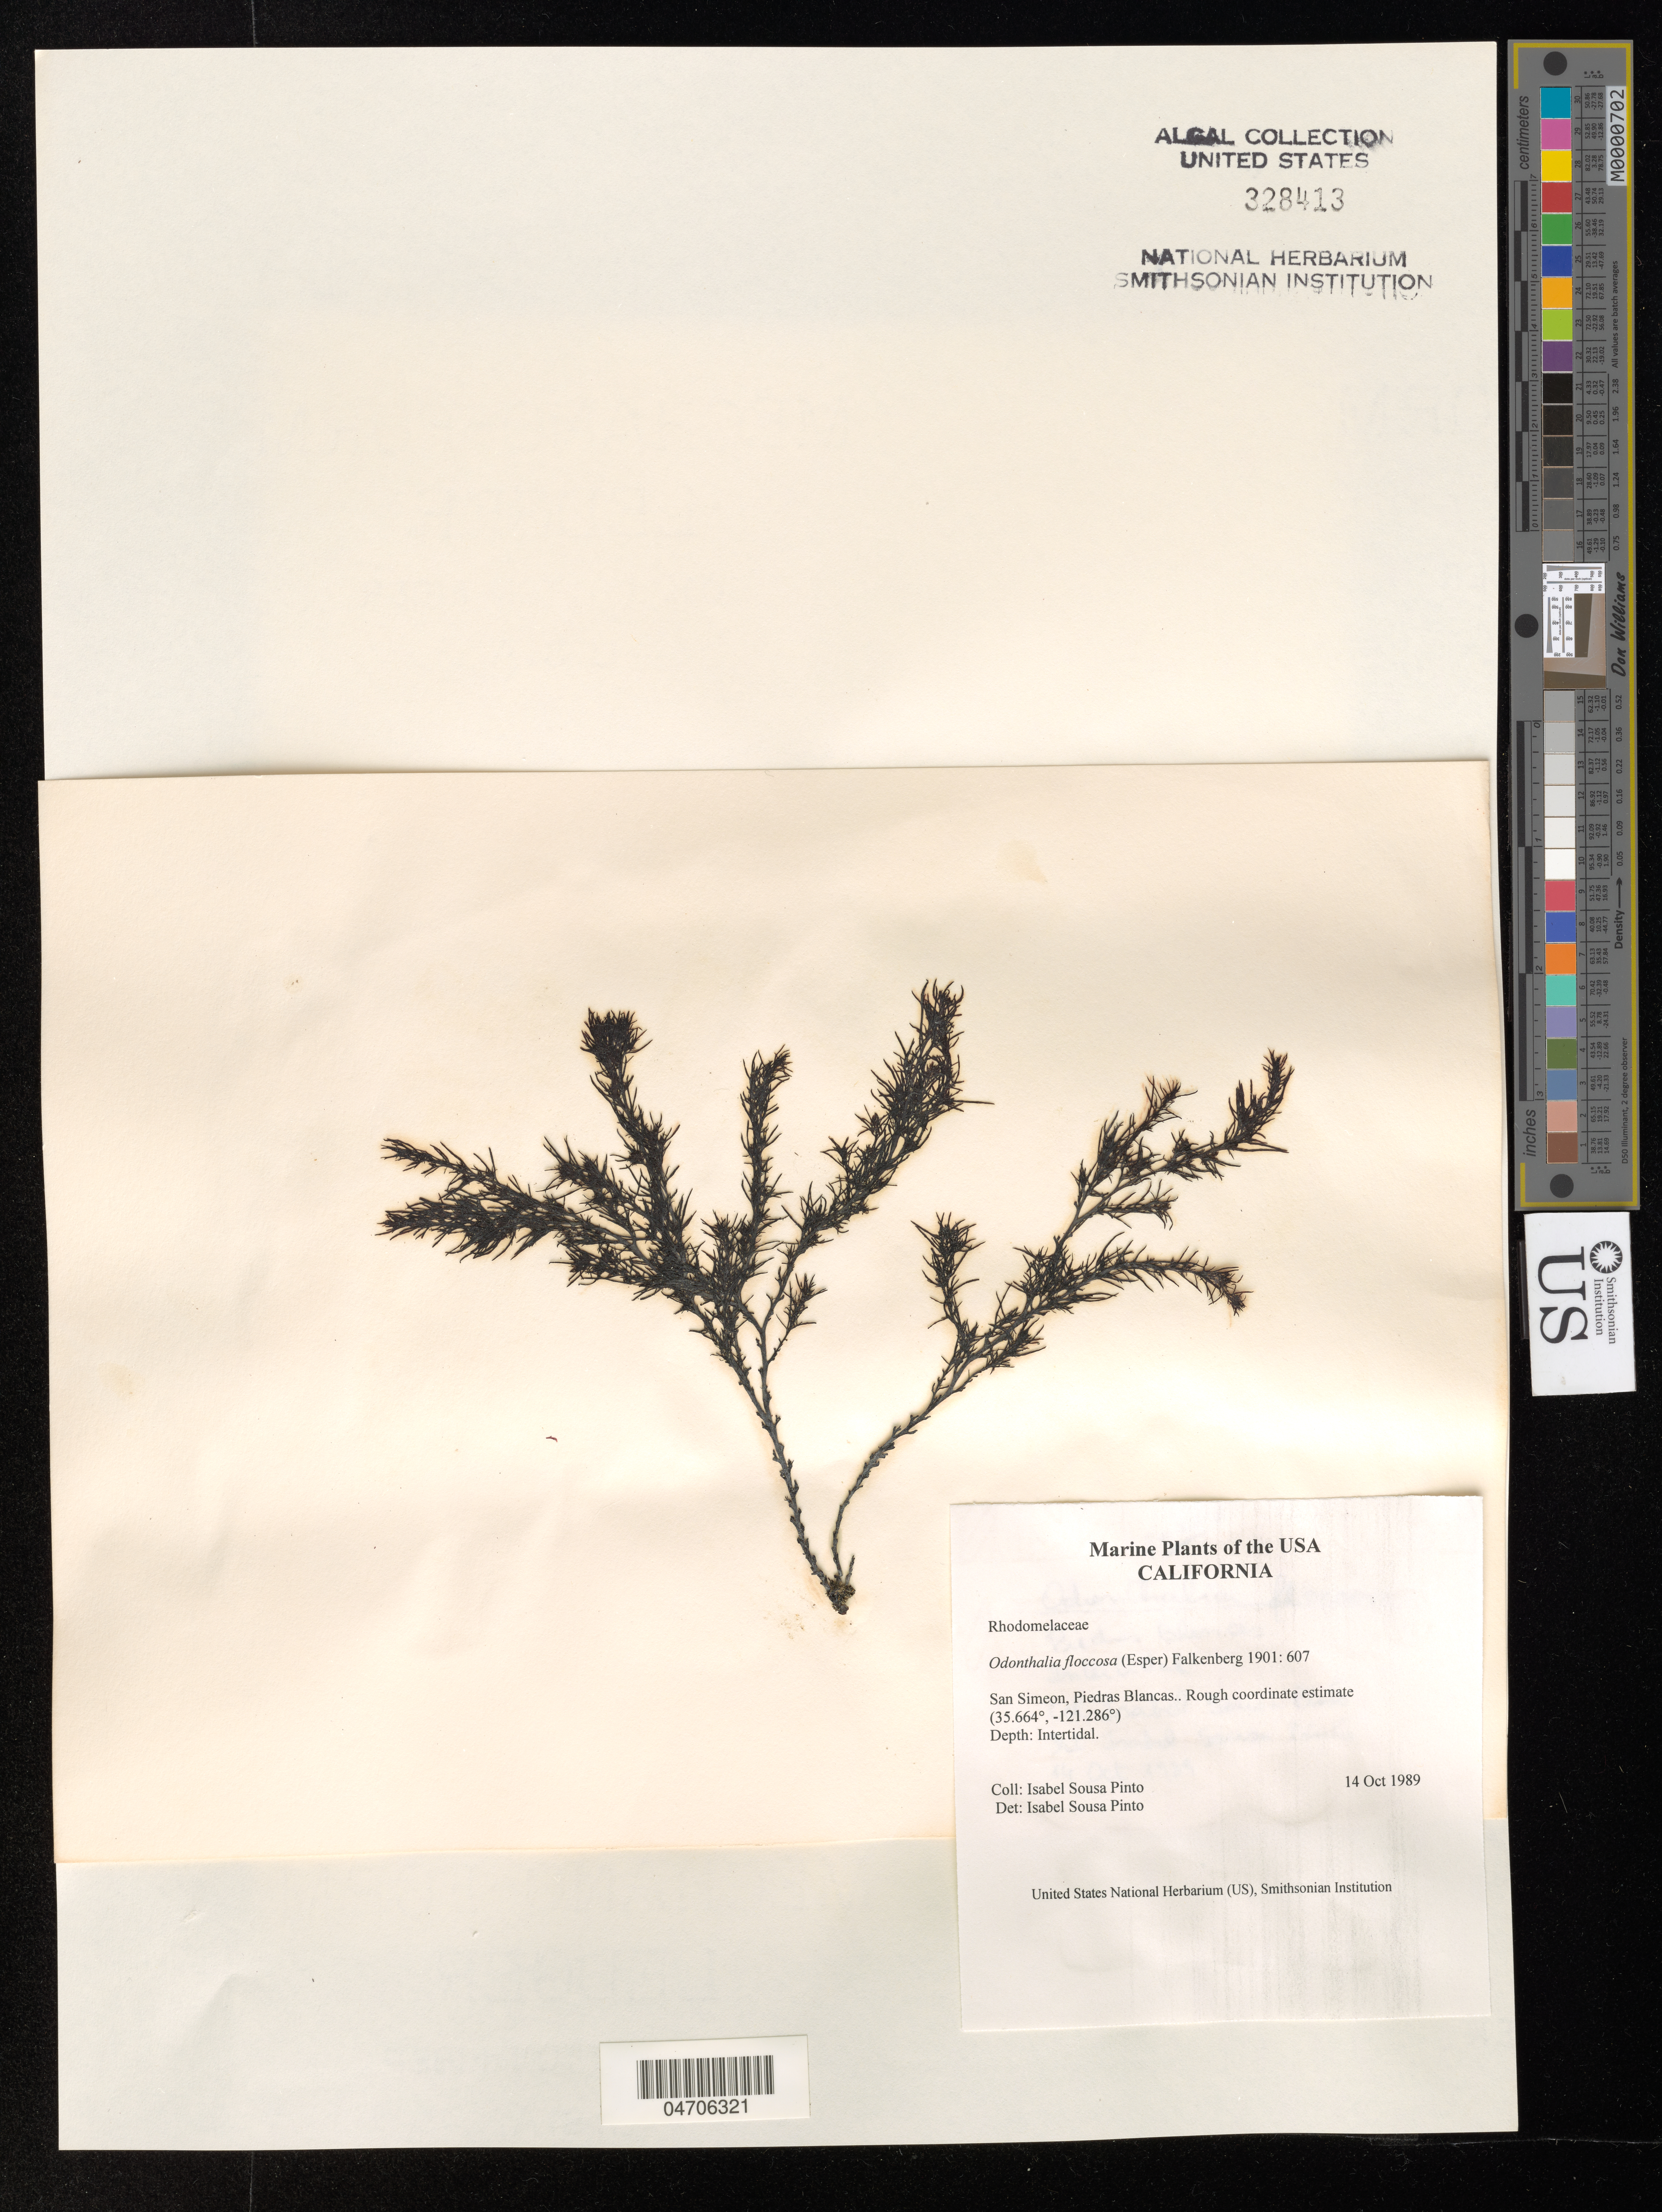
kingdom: Plantae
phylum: Rhodophyta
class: Florideophyceae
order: Ceramiales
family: Rhodomelaceae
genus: Odonthalia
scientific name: Odonthalia floccosa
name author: (Esper) Falkenb.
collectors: I. Sousa Pinto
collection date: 1989-10-14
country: United States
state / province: California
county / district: San Luis Obispo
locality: San Simeon, Piedras Blancas.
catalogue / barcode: US 328413